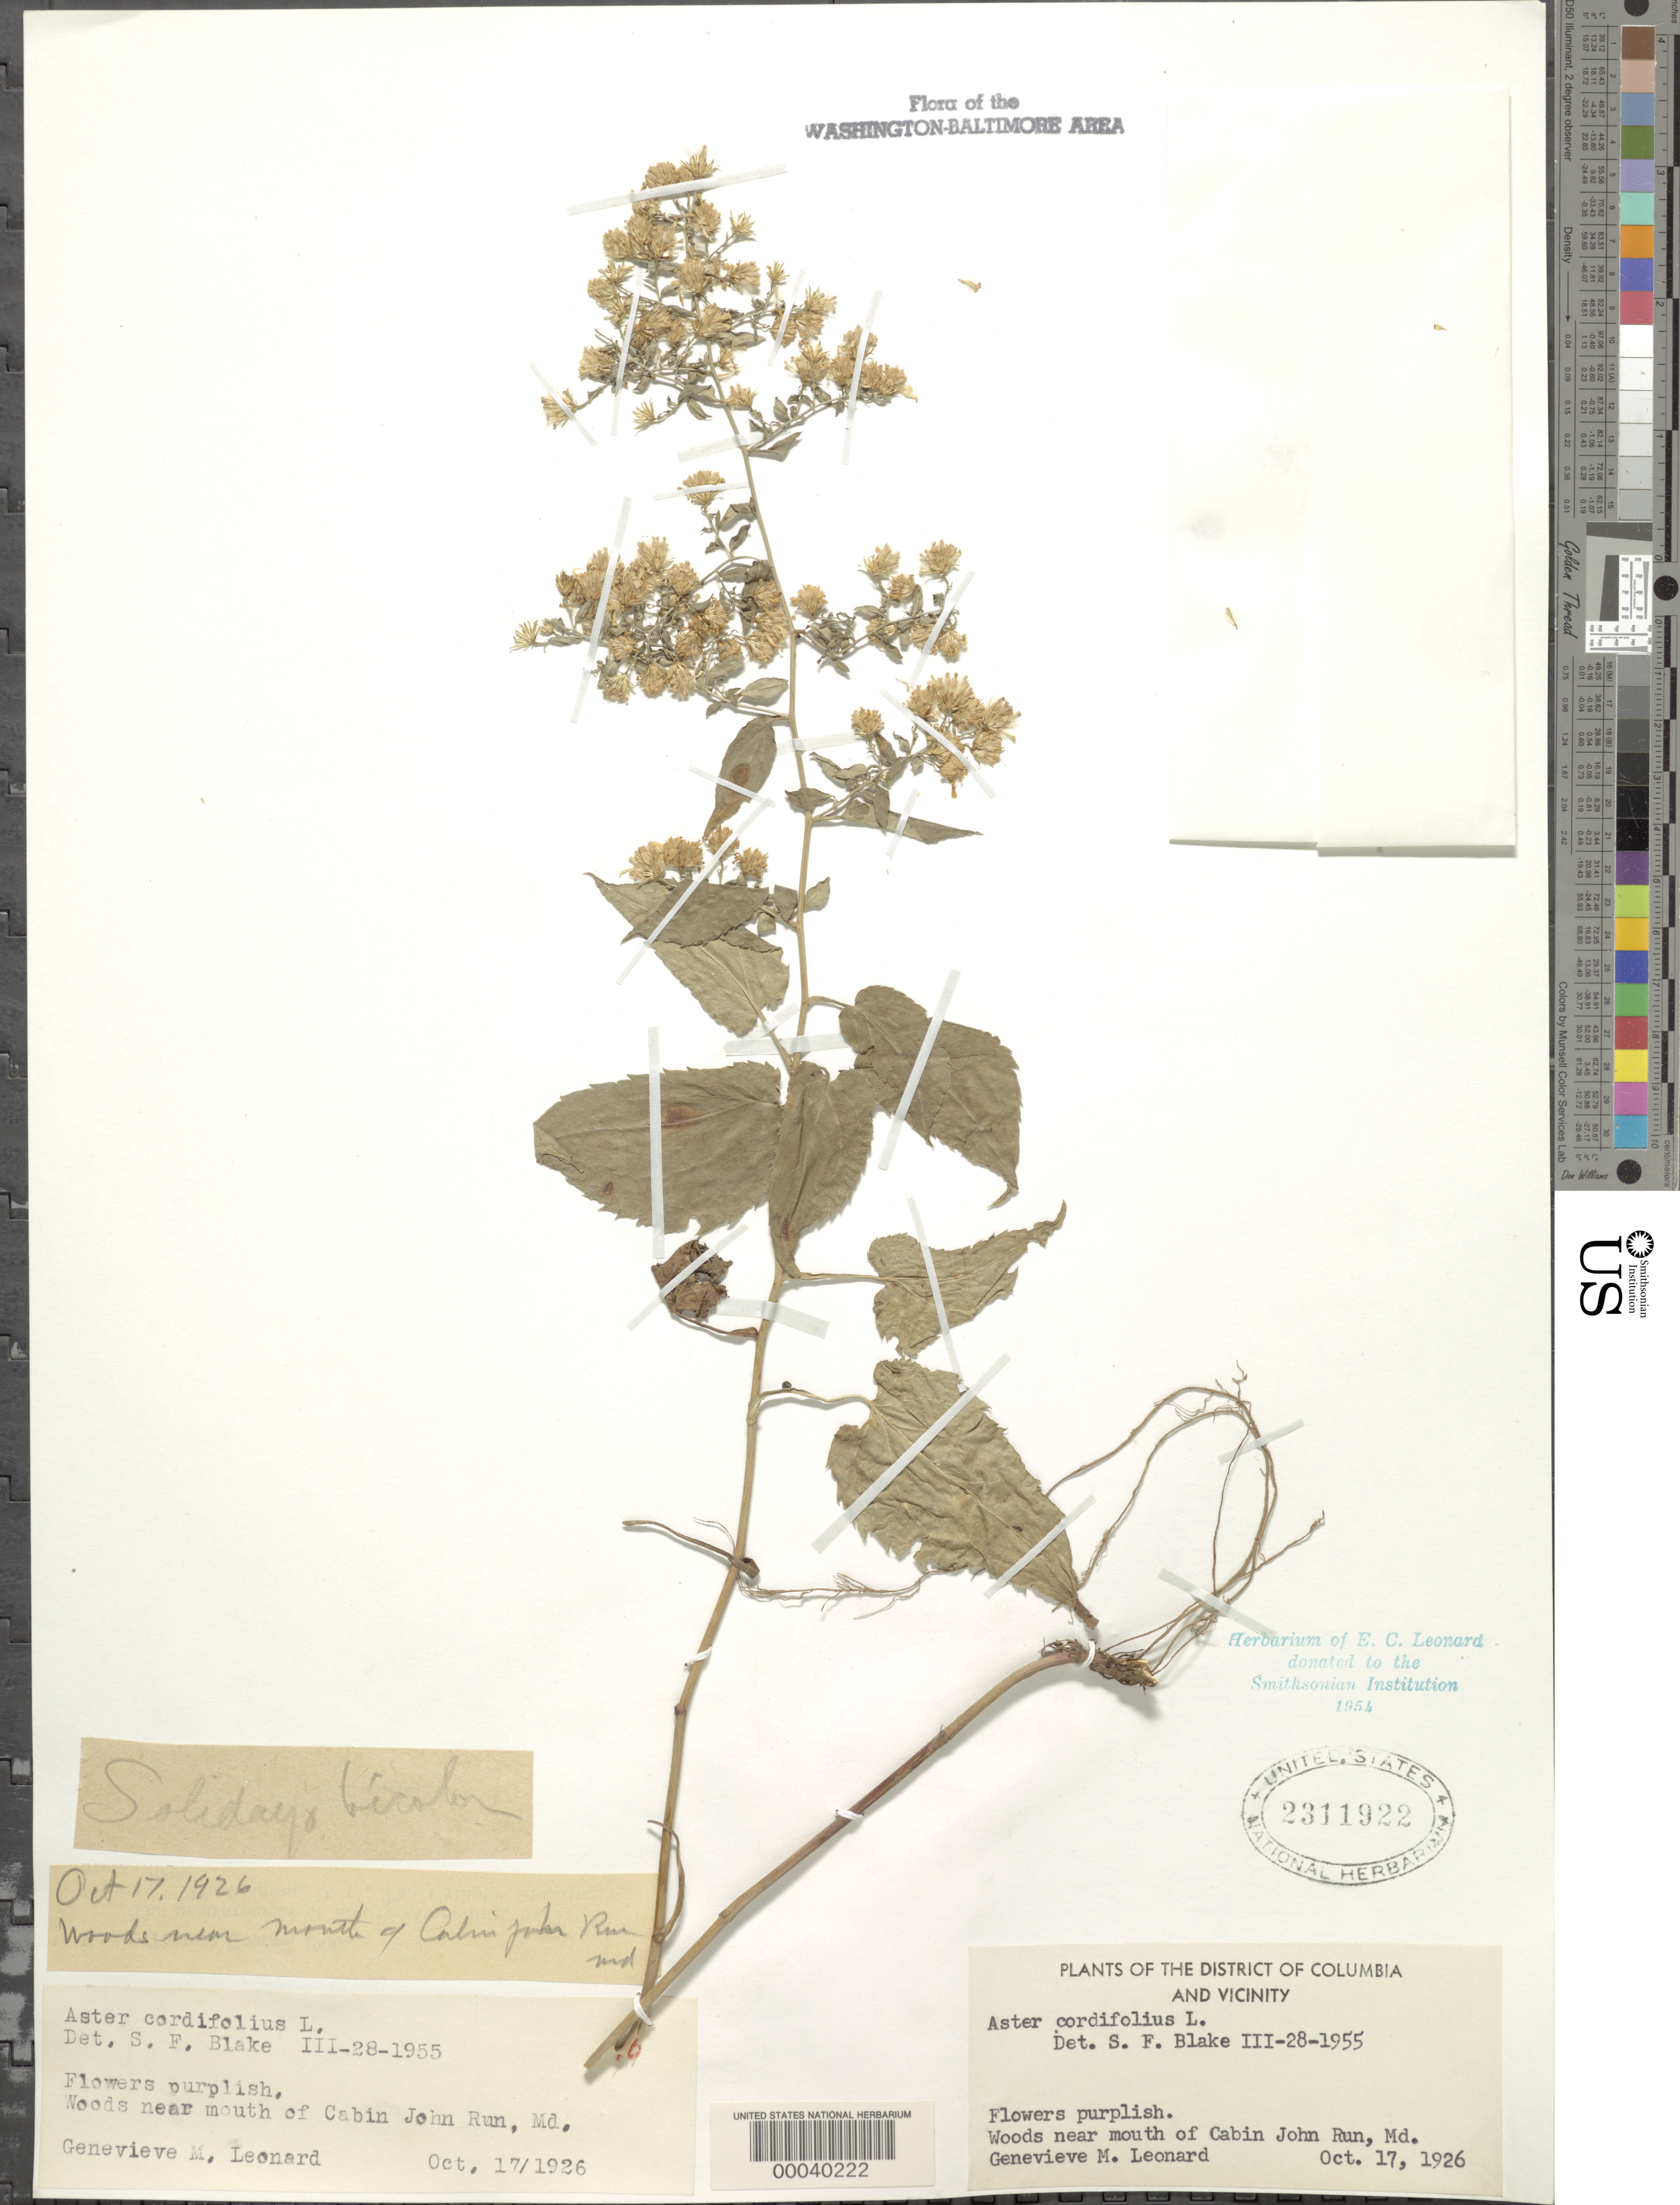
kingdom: Plantae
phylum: Tracheophyta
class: Magnoliopsida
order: Asterales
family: Asteraceae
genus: Symphyotrichum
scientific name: Symphyotrichum cordifolium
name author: (L.) G.L. Nesom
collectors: G. M. Leonard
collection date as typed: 17 Oct 1926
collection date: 1926-10-17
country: United States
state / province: Maryland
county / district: Montgomery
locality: Mouth of Cabin John Creek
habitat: Woods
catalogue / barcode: US 2311922